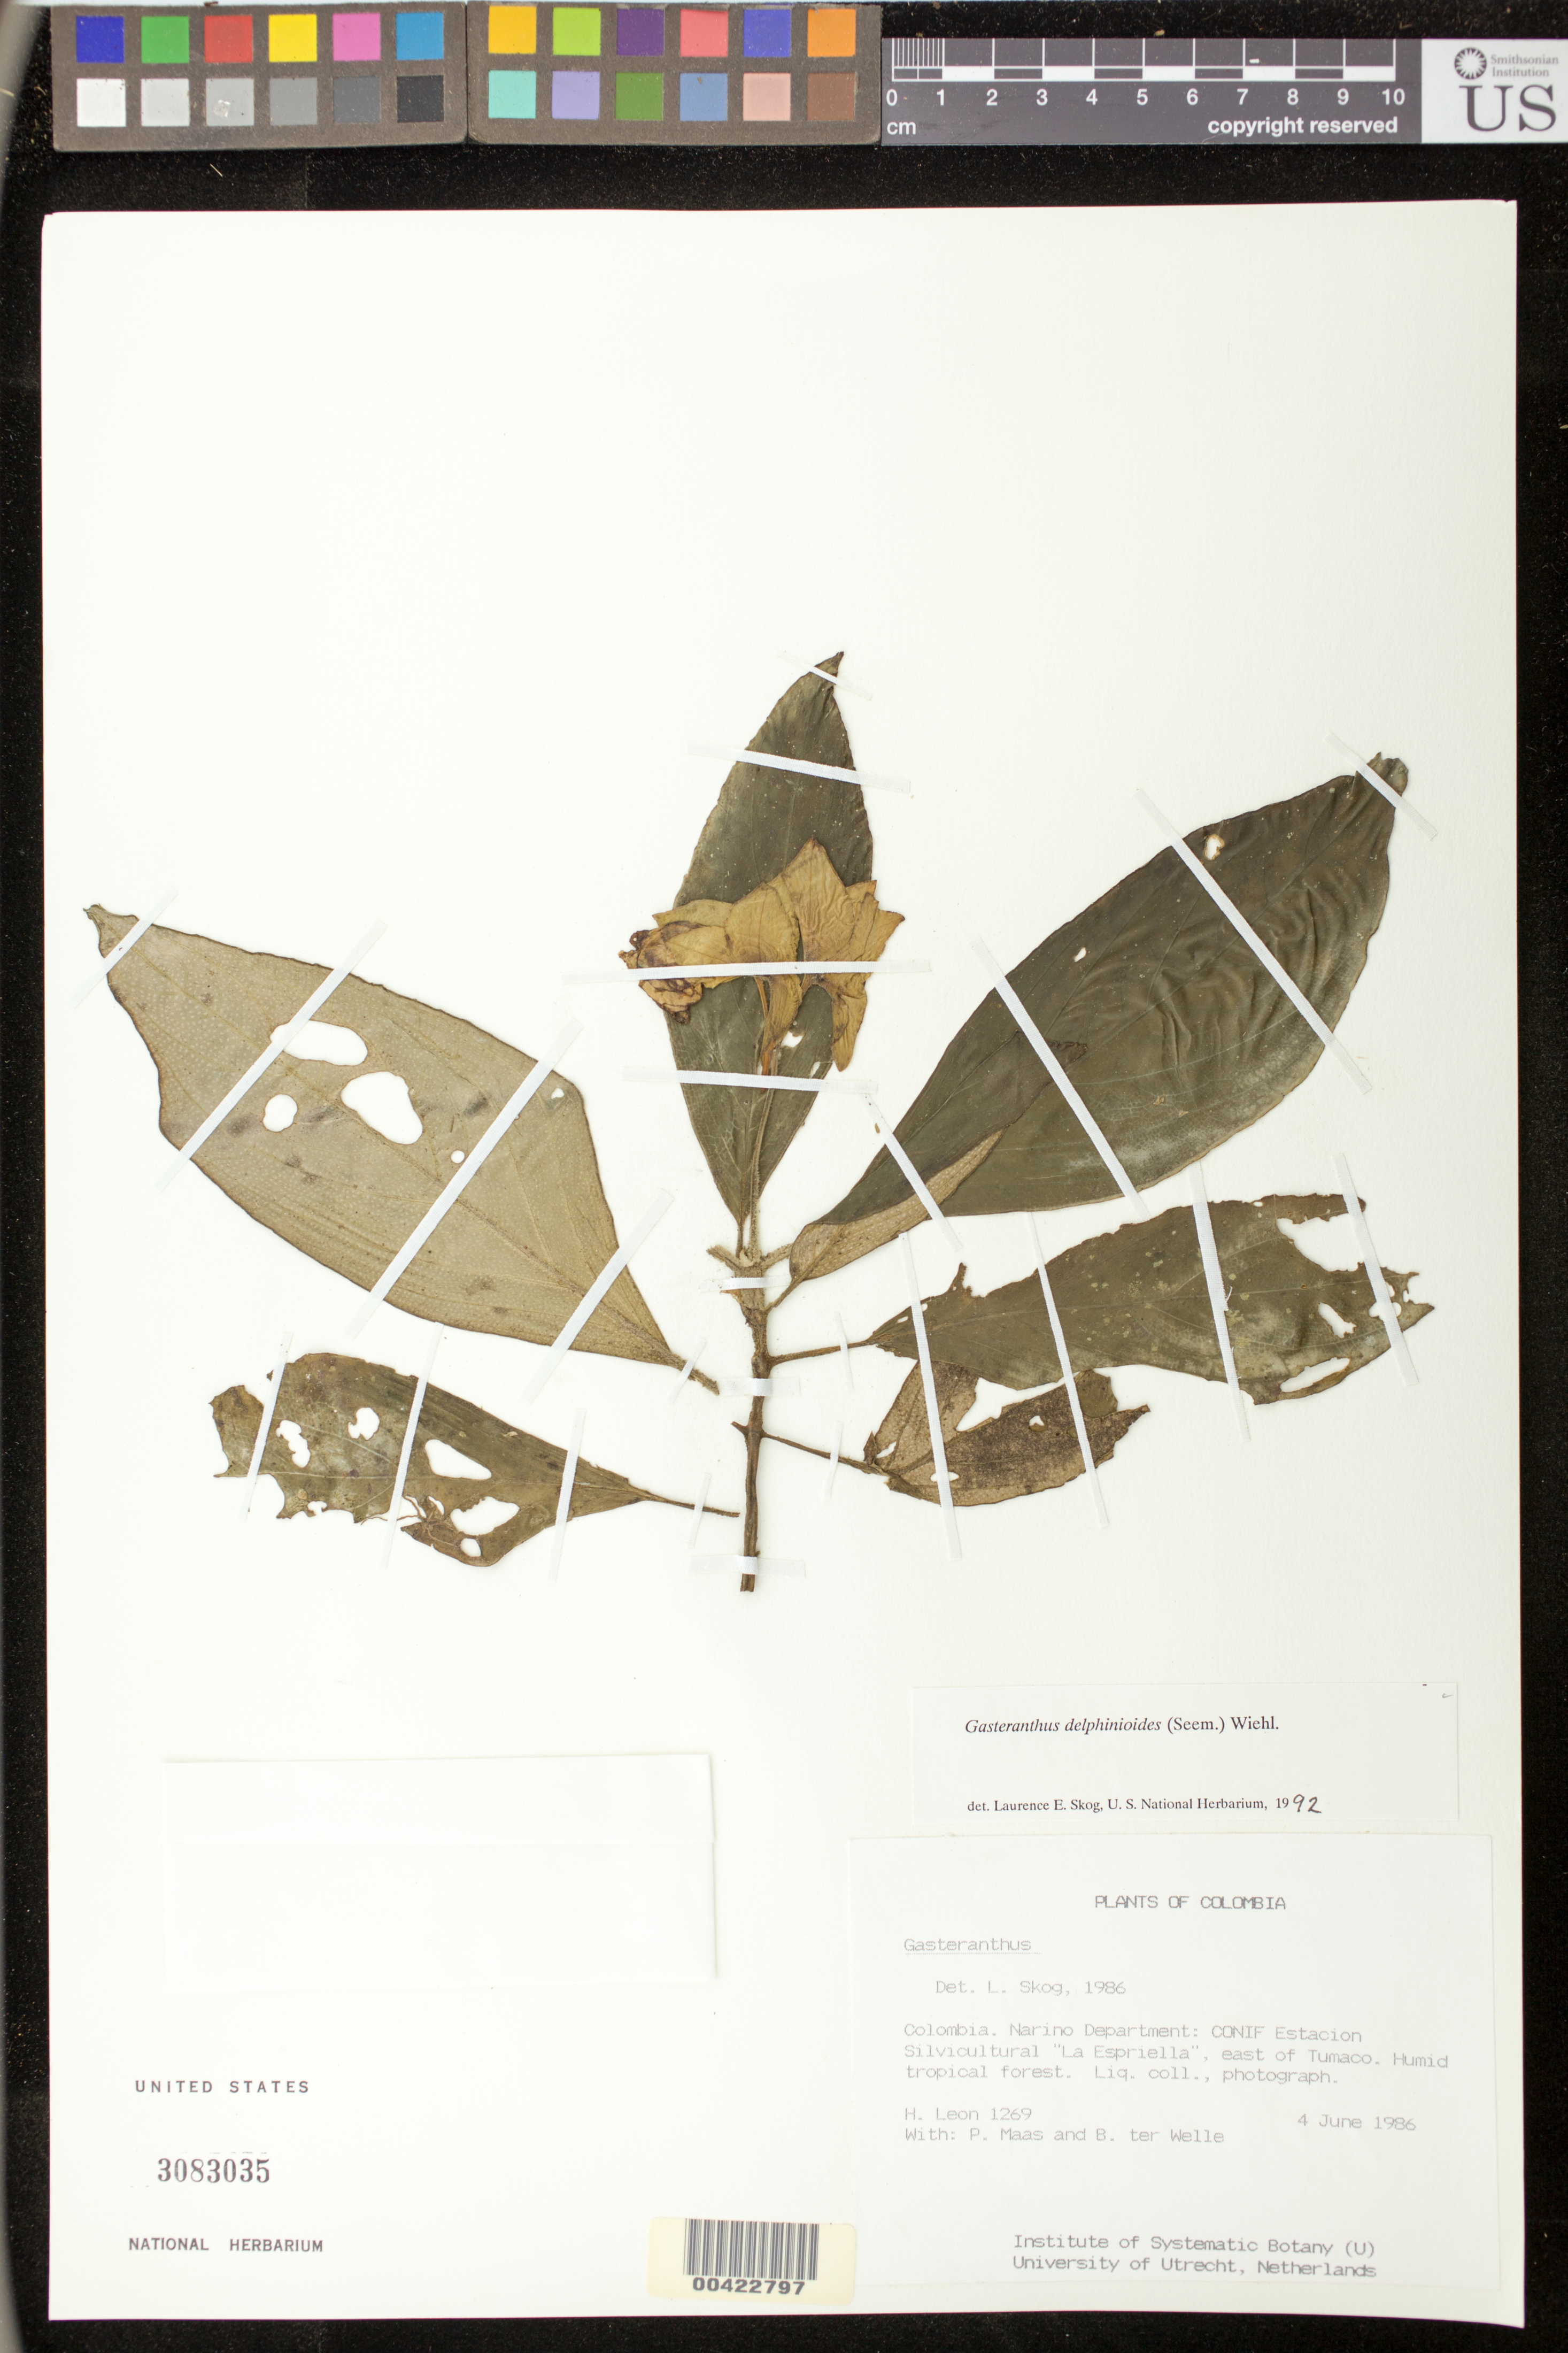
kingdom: Plantae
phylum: Tracheophyta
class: Magnoliopsida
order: Lamiales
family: Gesneriaceae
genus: Gasteranthus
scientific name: Gasteranthus delphinioides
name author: (Seem.) Wiehler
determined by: Skog, Laurence E.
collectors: H. León, P. Maas & B. Welle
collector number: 1269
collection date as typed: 04 Jun 1986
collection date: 1986-06-04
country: Colombia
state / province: Nariño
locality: CONIF Estacion Silvicultural "La Espriella", E of Tumaco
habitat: Humid tropical forest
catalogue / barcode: US 3083035